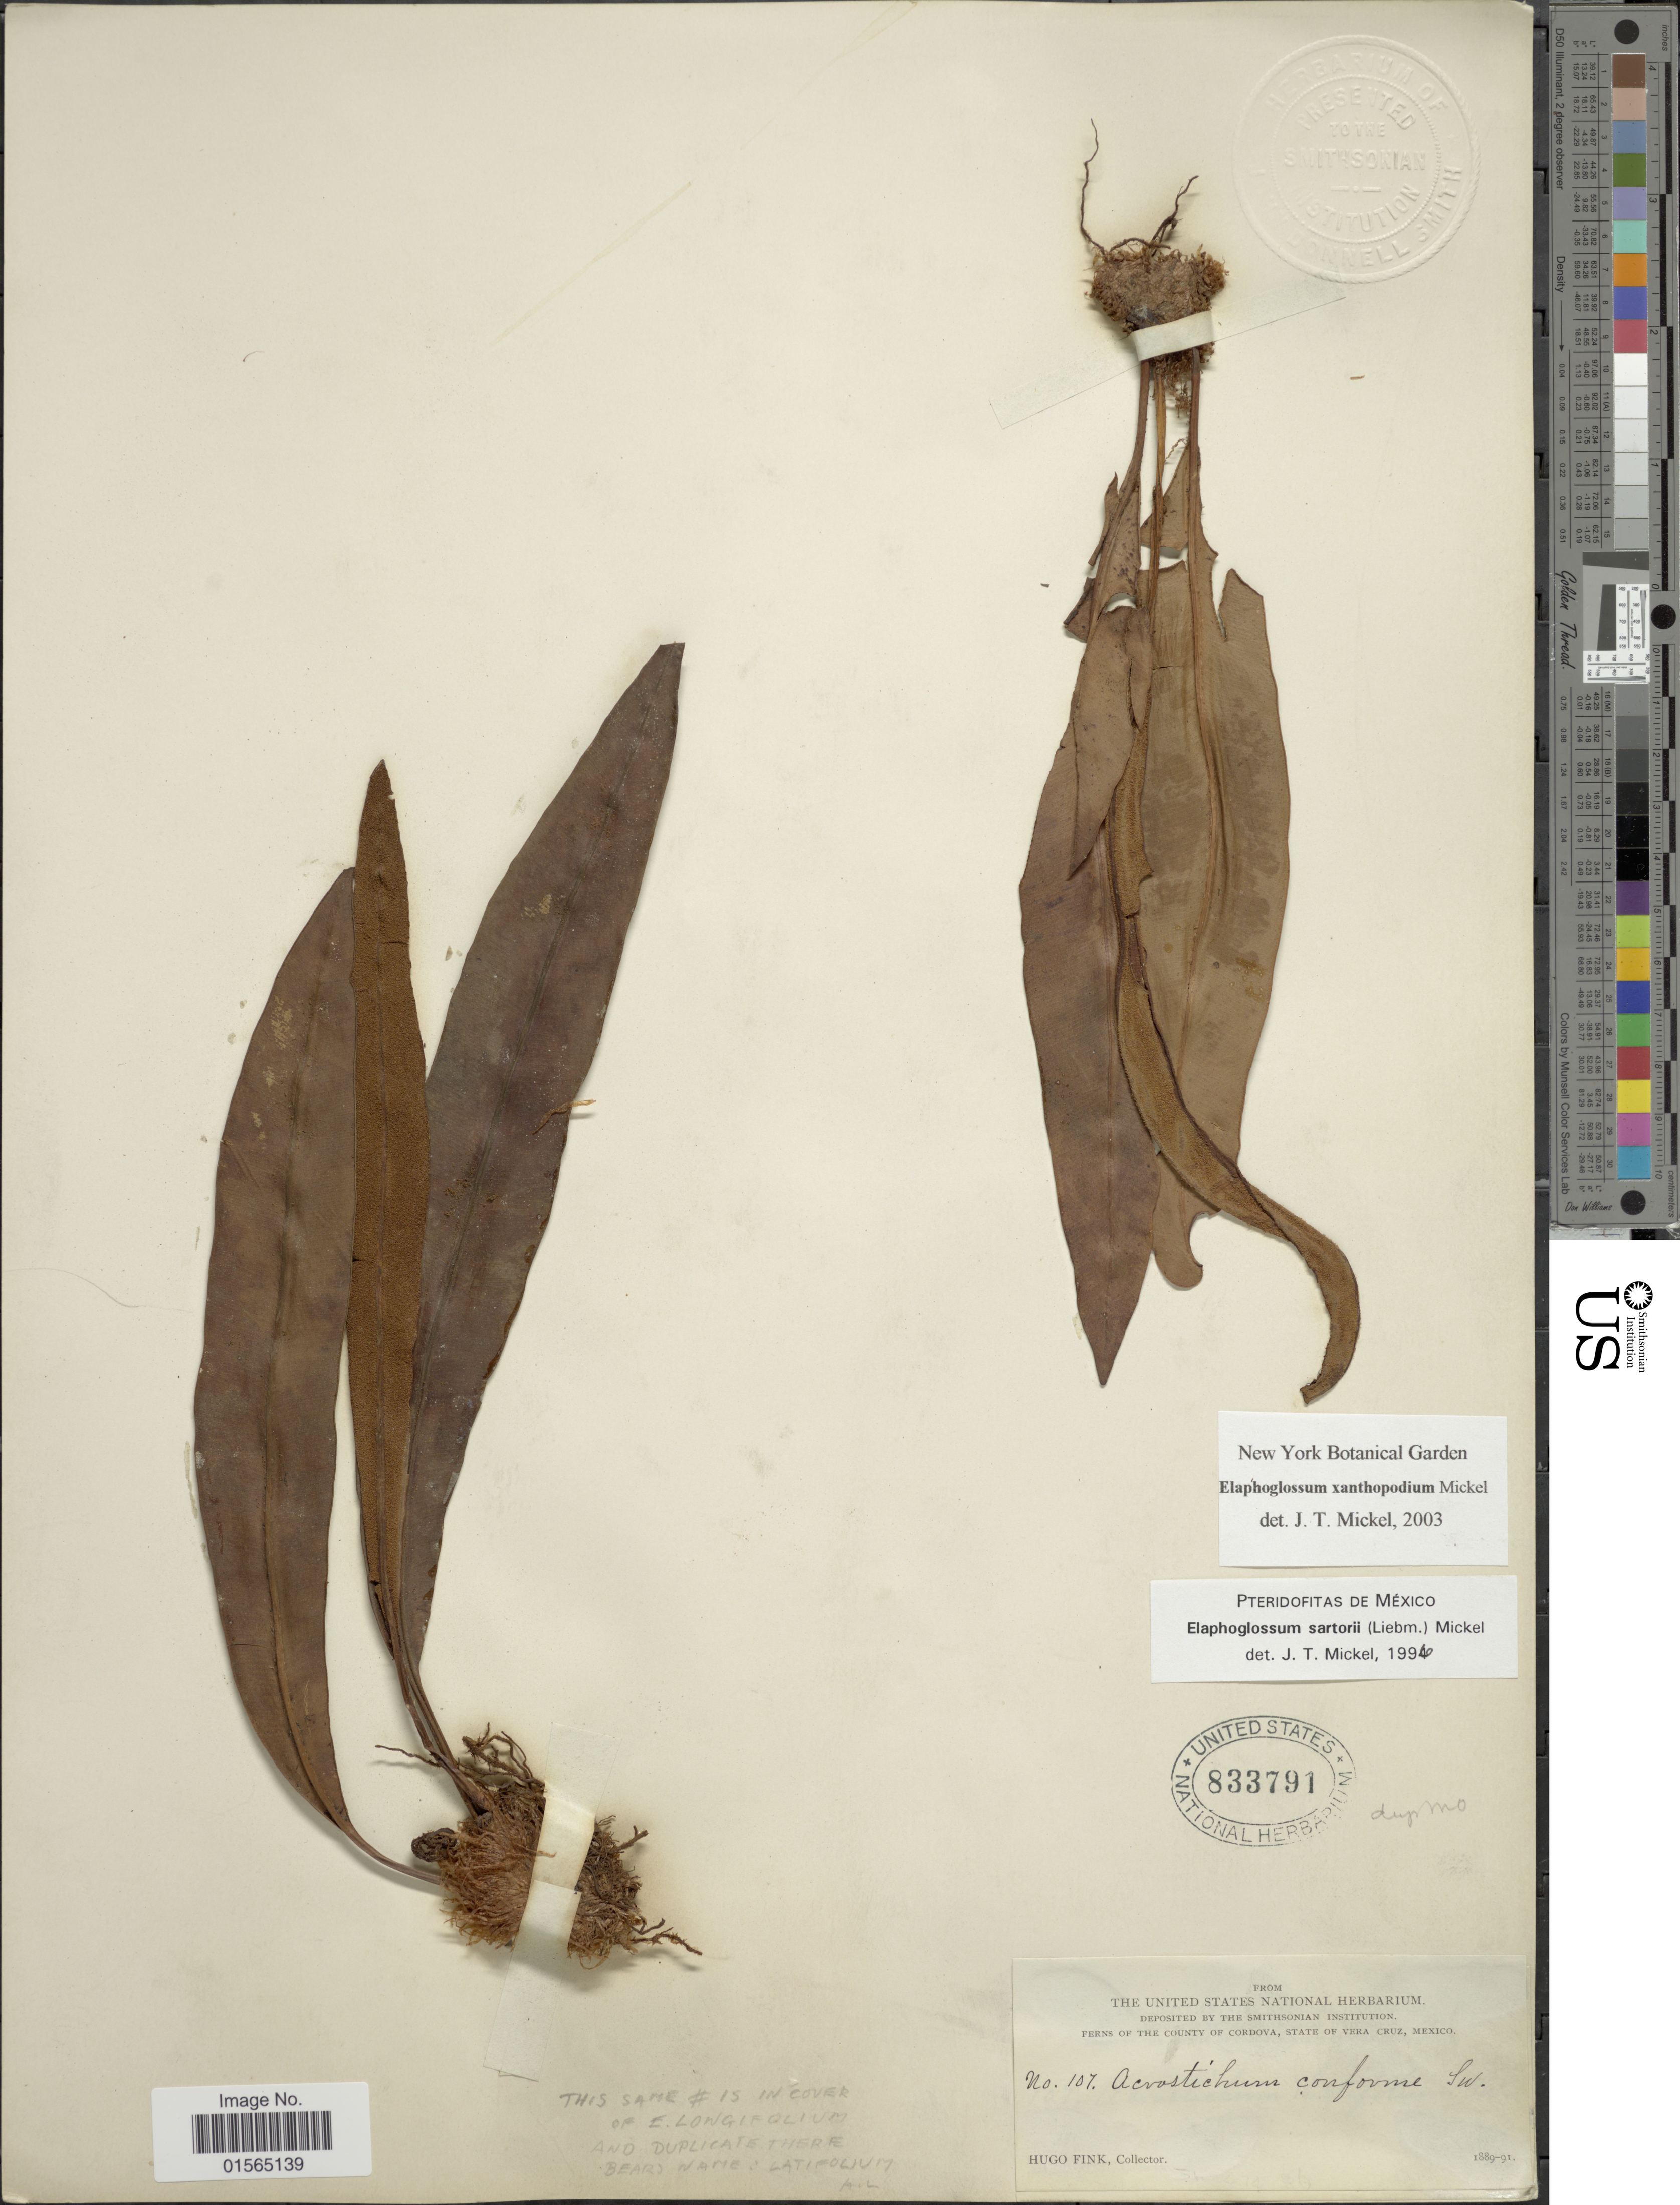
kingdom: Plantae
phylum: Tracheophyta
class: Polypodiopsida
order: Polypodiales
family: Dryopteridaceae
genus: Elaphoglossum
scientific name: Elaphoglossum xanthopodum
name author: Mickel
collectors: H. Fink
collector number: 107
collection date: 1889/1891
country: Mexico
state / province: Veracruz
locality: County of Cordova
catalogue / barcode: US 833791